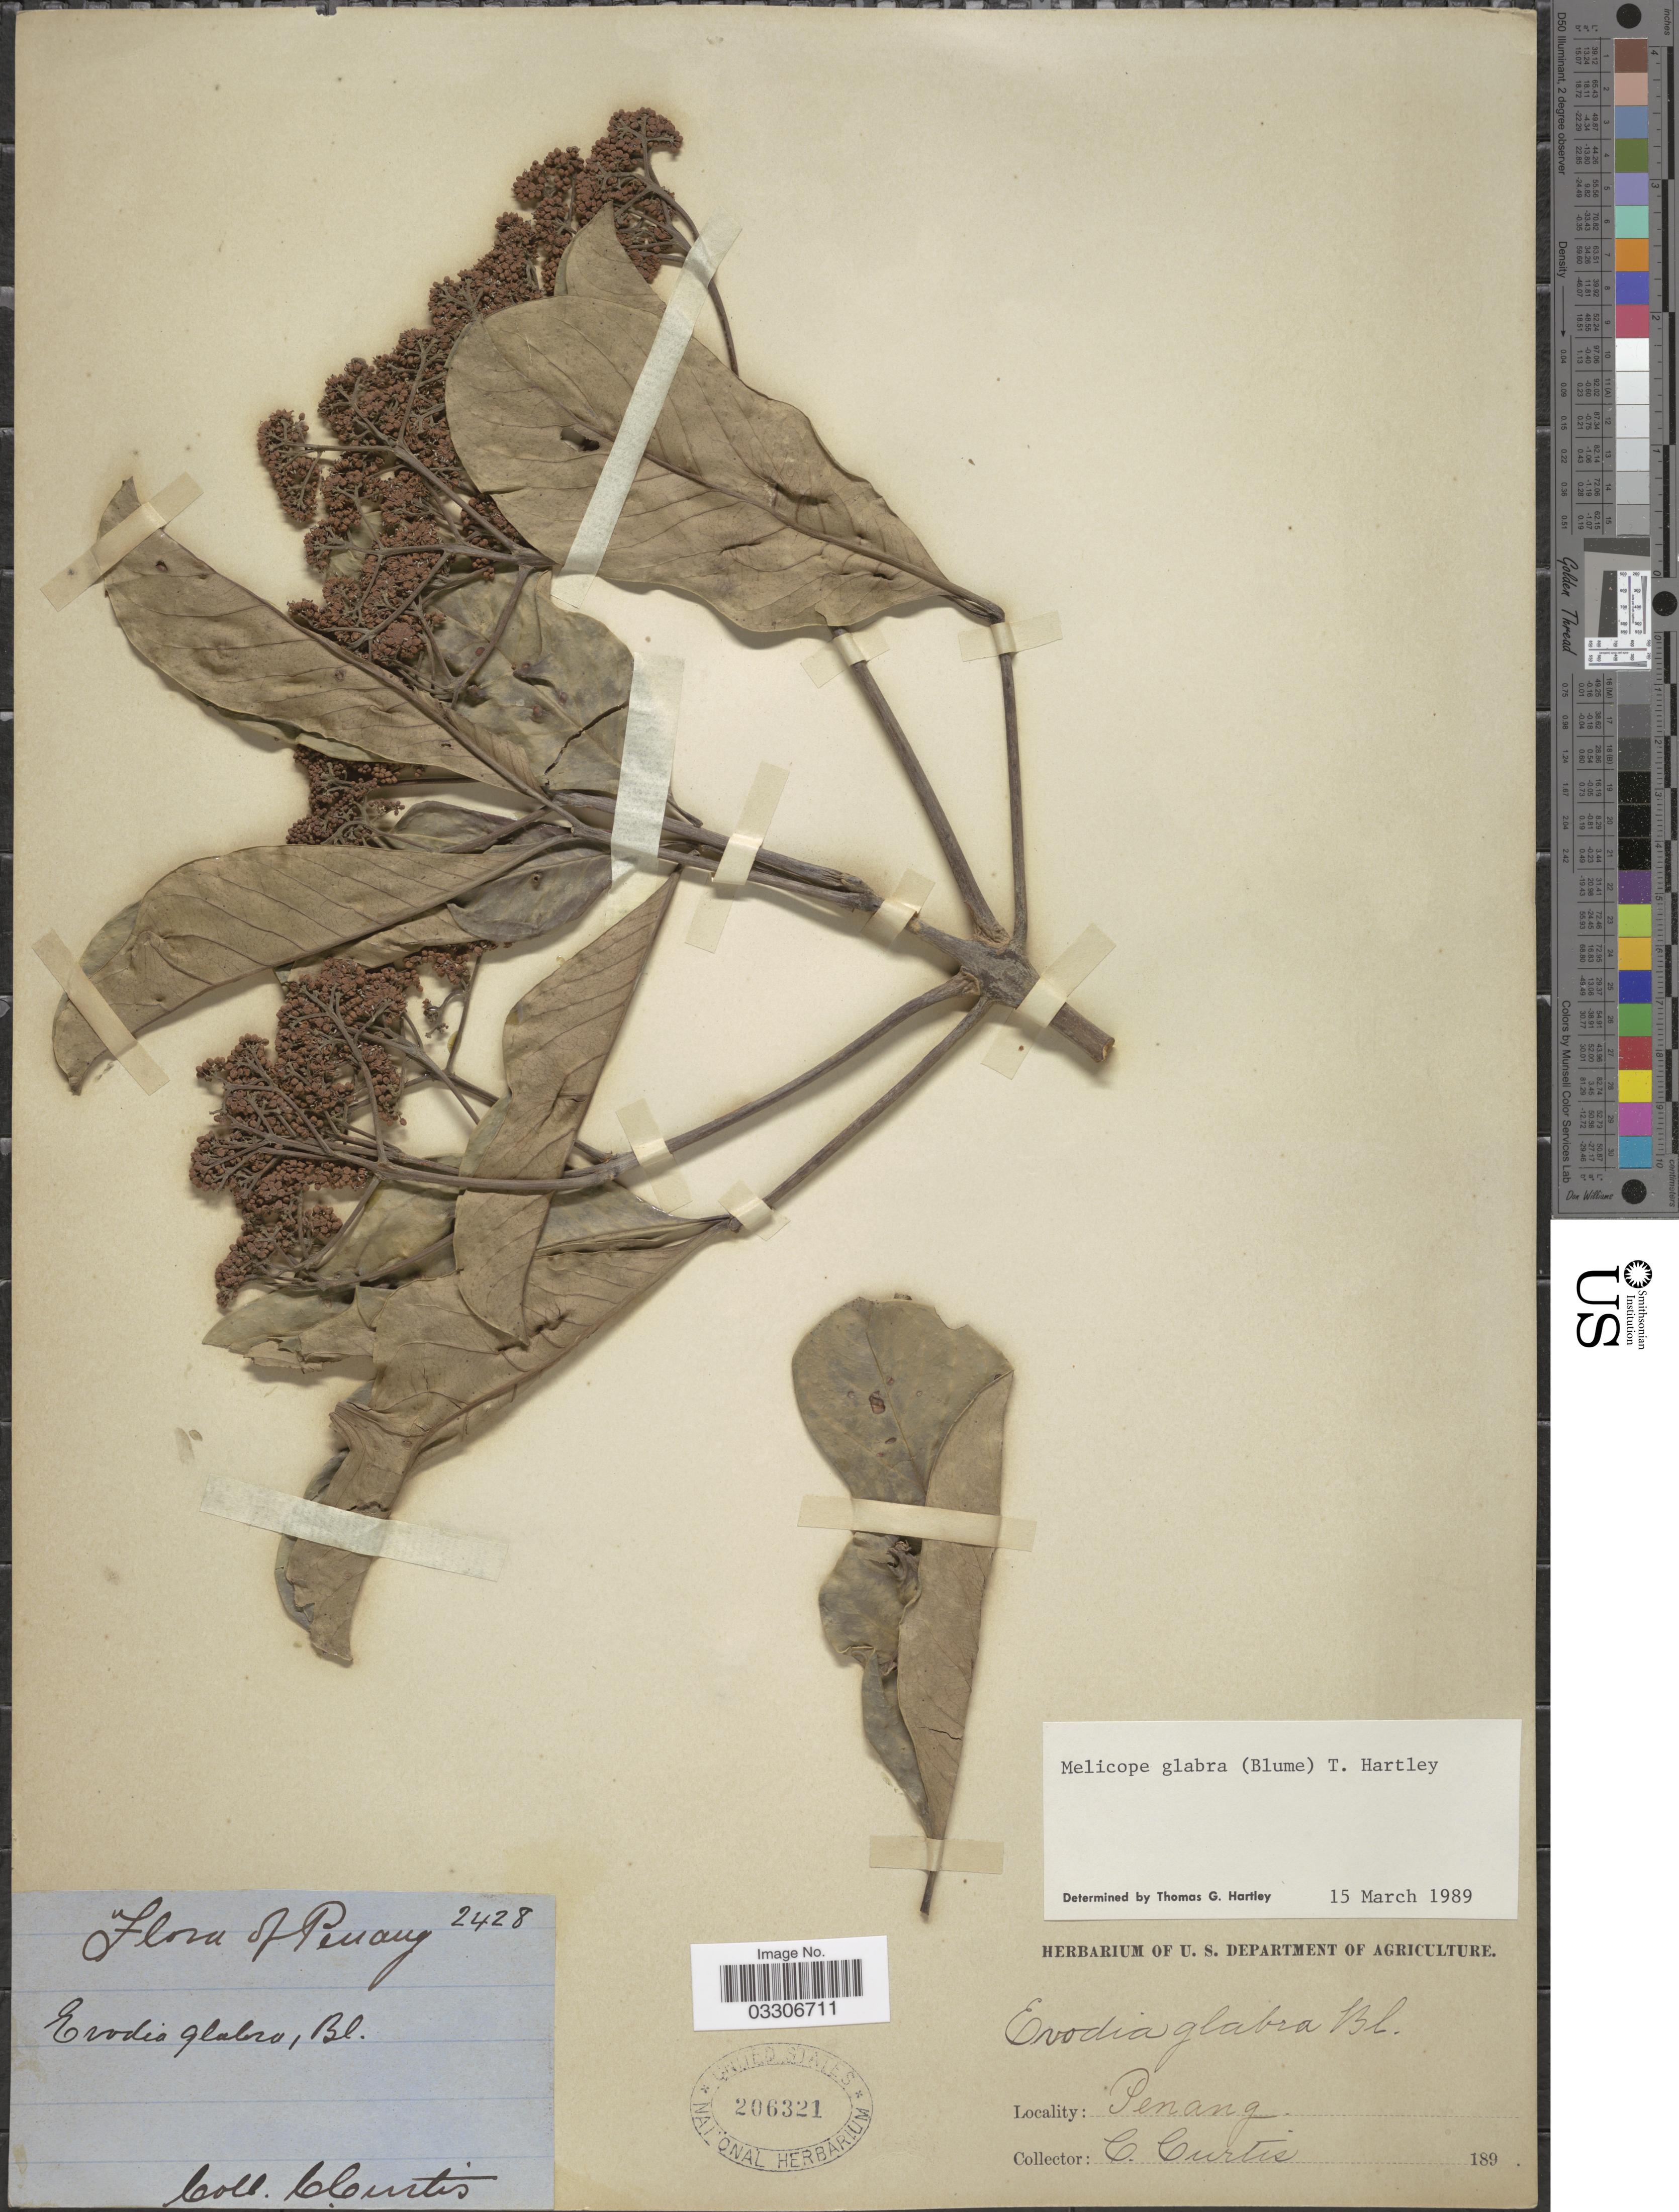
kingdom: Plantae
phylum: Tracheophyta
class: Magnoliopsida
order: Sapindales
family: Rutaceae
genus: Melicope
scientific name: Melicope glabra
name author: (Blume) T.G. Hartley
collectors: C. Curtis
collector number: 2428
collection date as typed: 189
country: Malaysia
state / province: Pinang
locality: Penang.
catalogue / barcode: US 206321